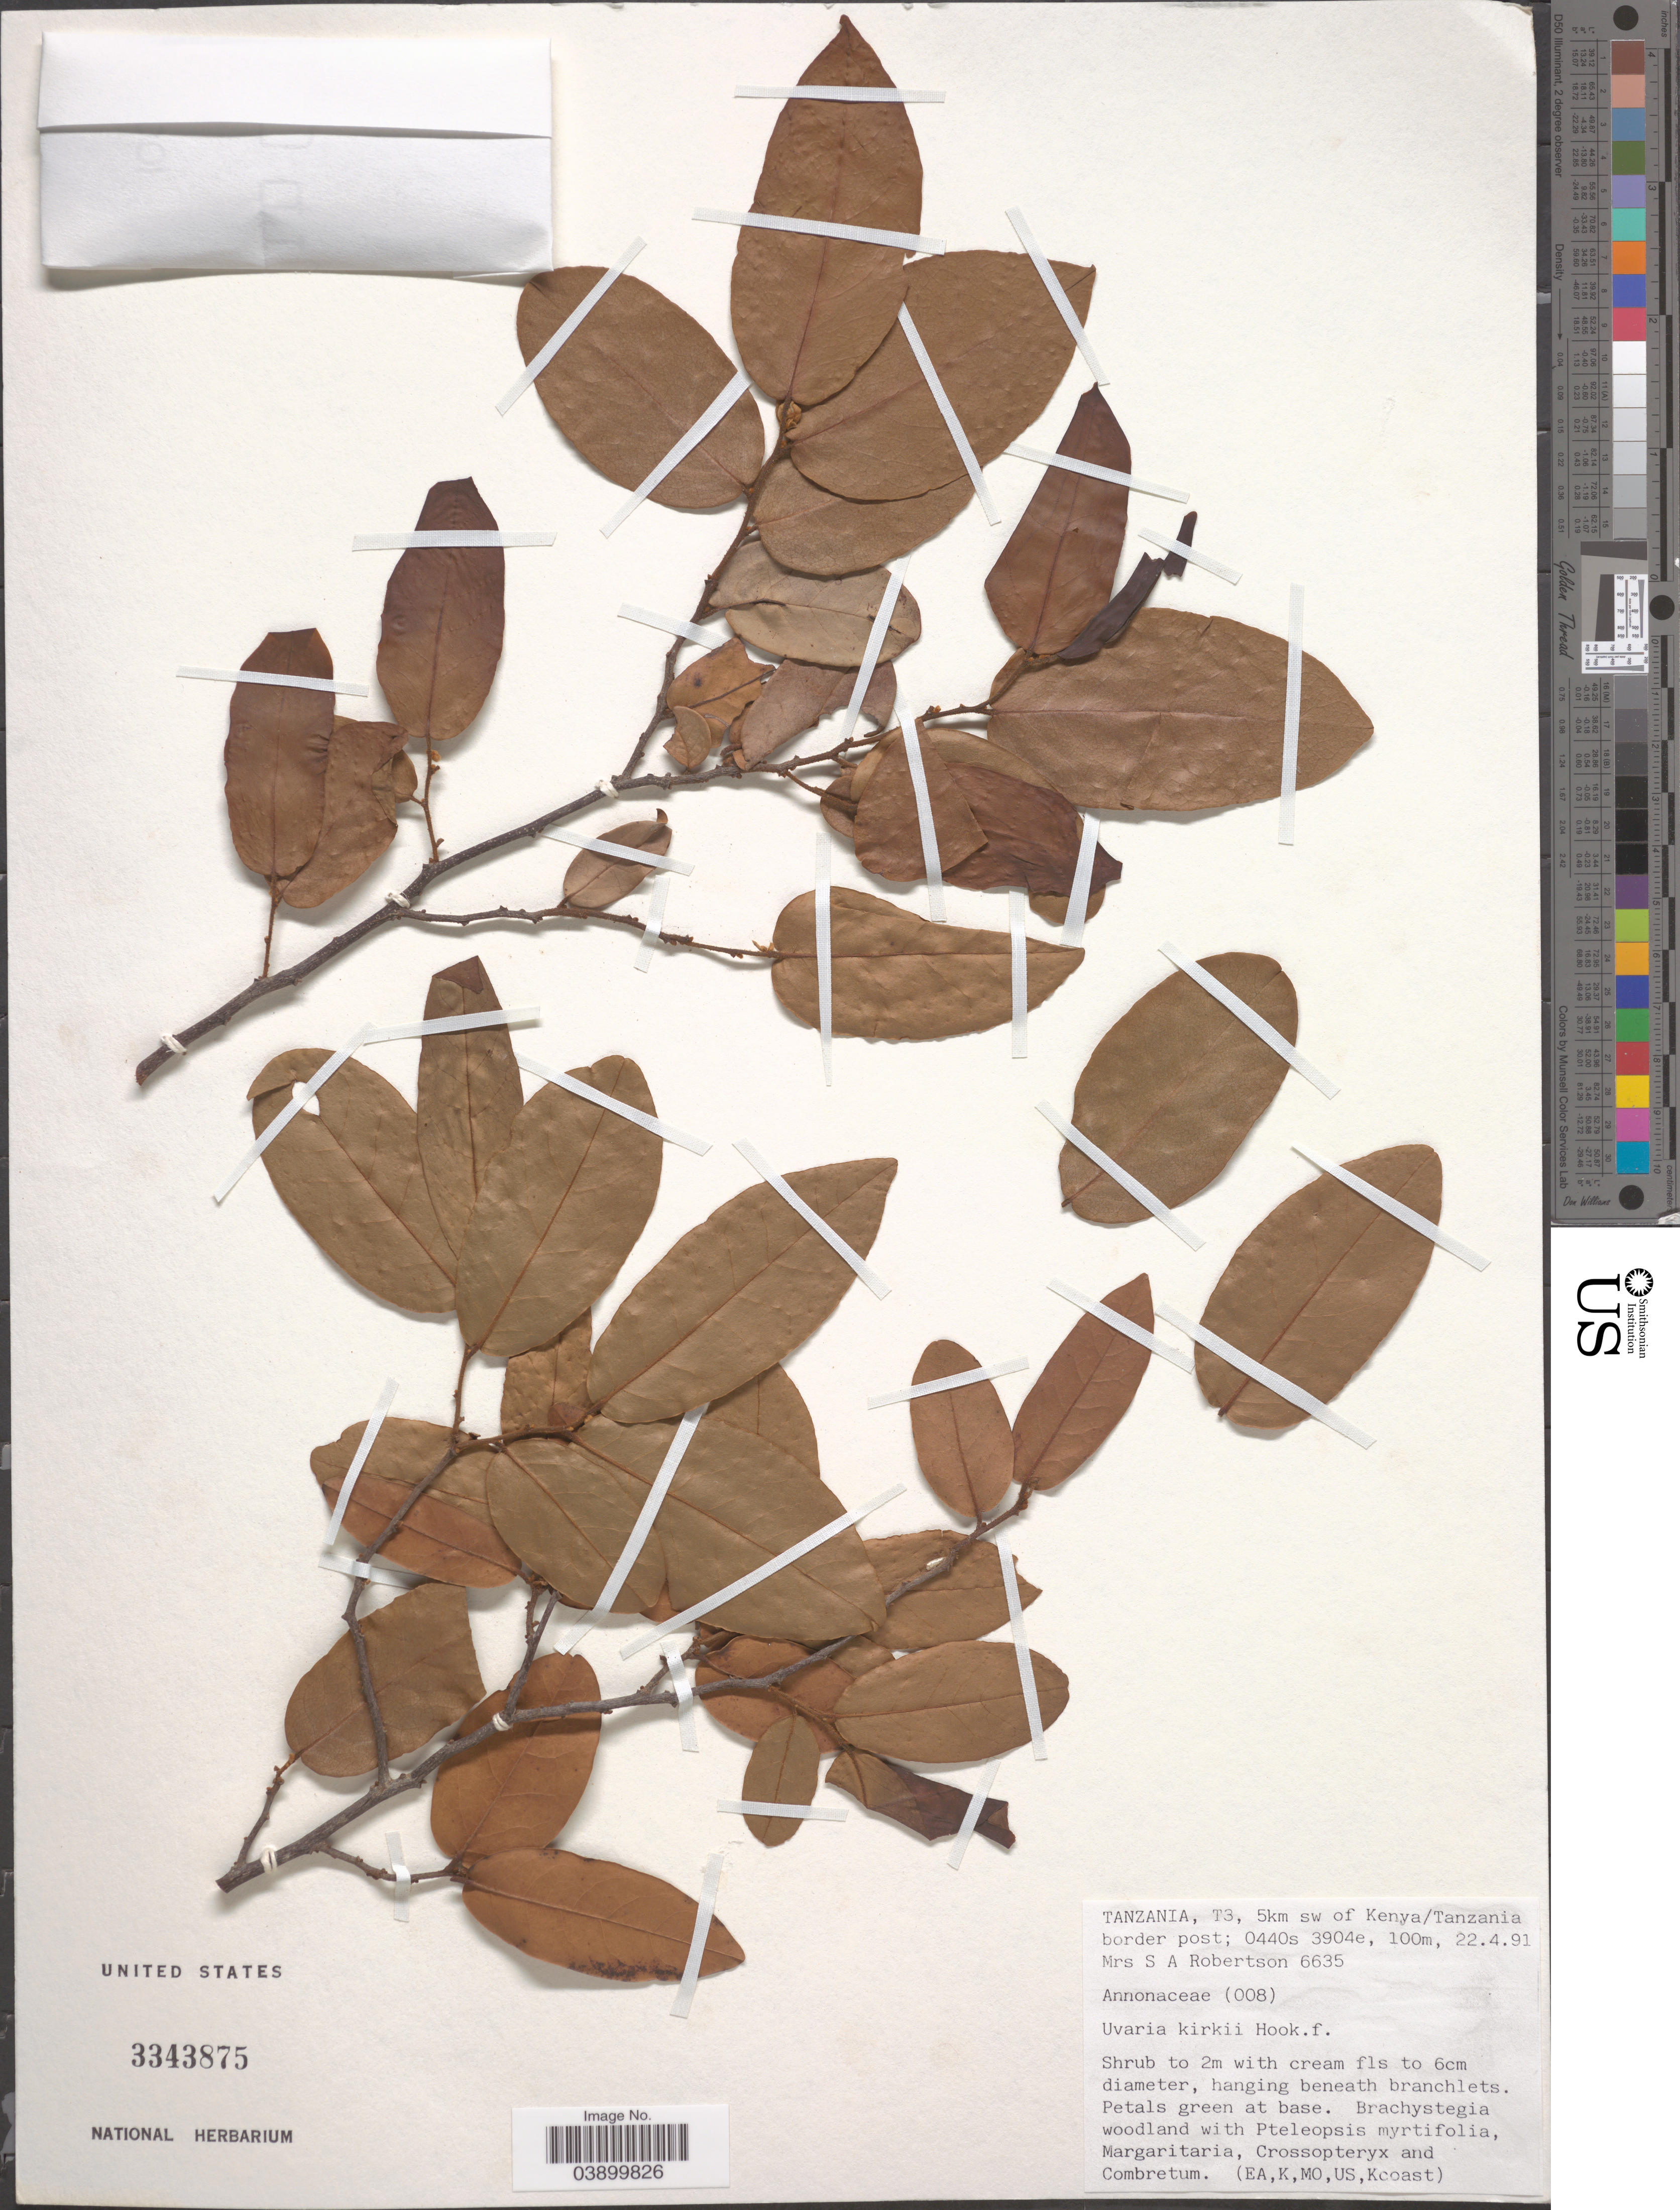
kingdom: Plantae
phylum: Tracheophyta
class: Magnoliopsida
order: Magnoliales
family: Annonaceae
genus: Uvaria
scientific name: Uvaria kirkii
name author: Oliv. ex Hook. f.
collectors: S. Robertson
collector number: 6635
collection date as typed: Transcribed d/m/y: 22/4/91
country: Tanzania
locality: Tanzania, T3, 5km sw of Kenya/ Tanzania border post.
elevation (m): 100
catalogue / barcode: US 3343875